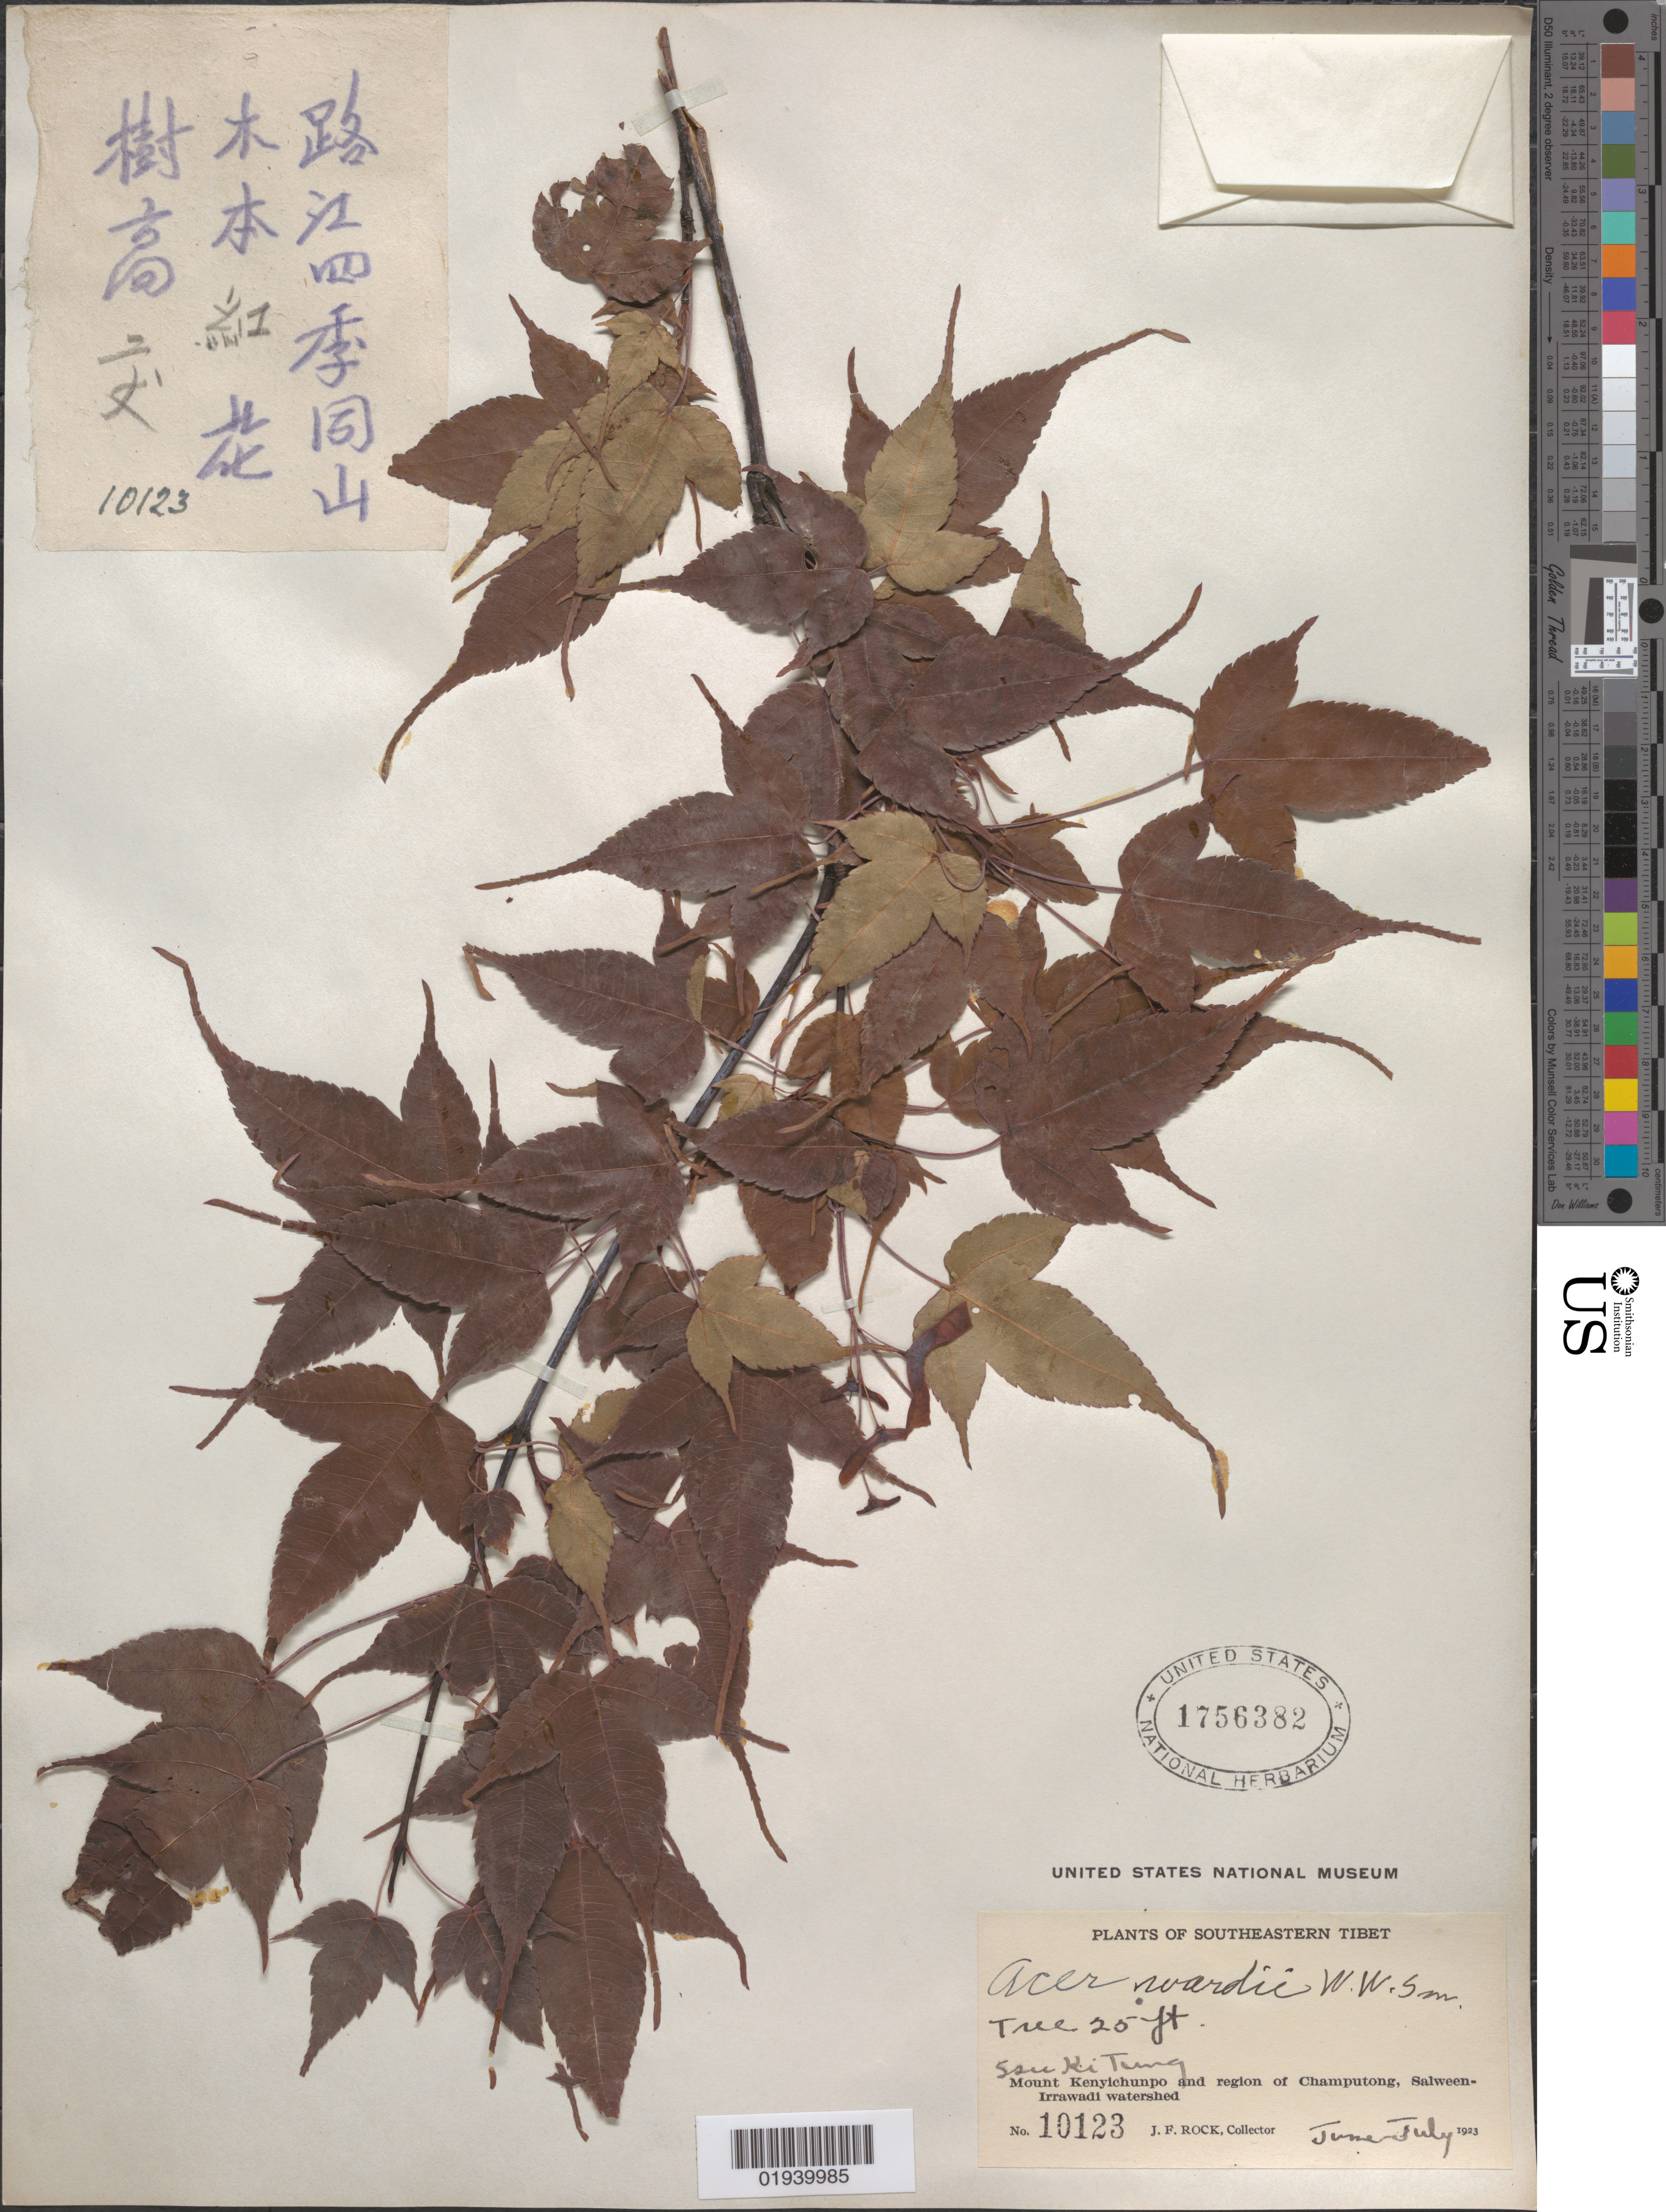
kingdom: Plantae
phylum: Tracheophyta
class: Magnoliopsida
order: Sapindales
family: Sapindaceae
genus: Acer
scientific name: Acer wardii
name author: W.W. Sm.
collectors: J. F. Rock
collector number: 10123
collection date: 1923-06/1923-07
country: China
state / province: Xizang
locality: San Ki Tung, Mount Kenyichunpo and region of Champutong, Salween-Irrawadi watershed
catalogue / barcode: US 1756382